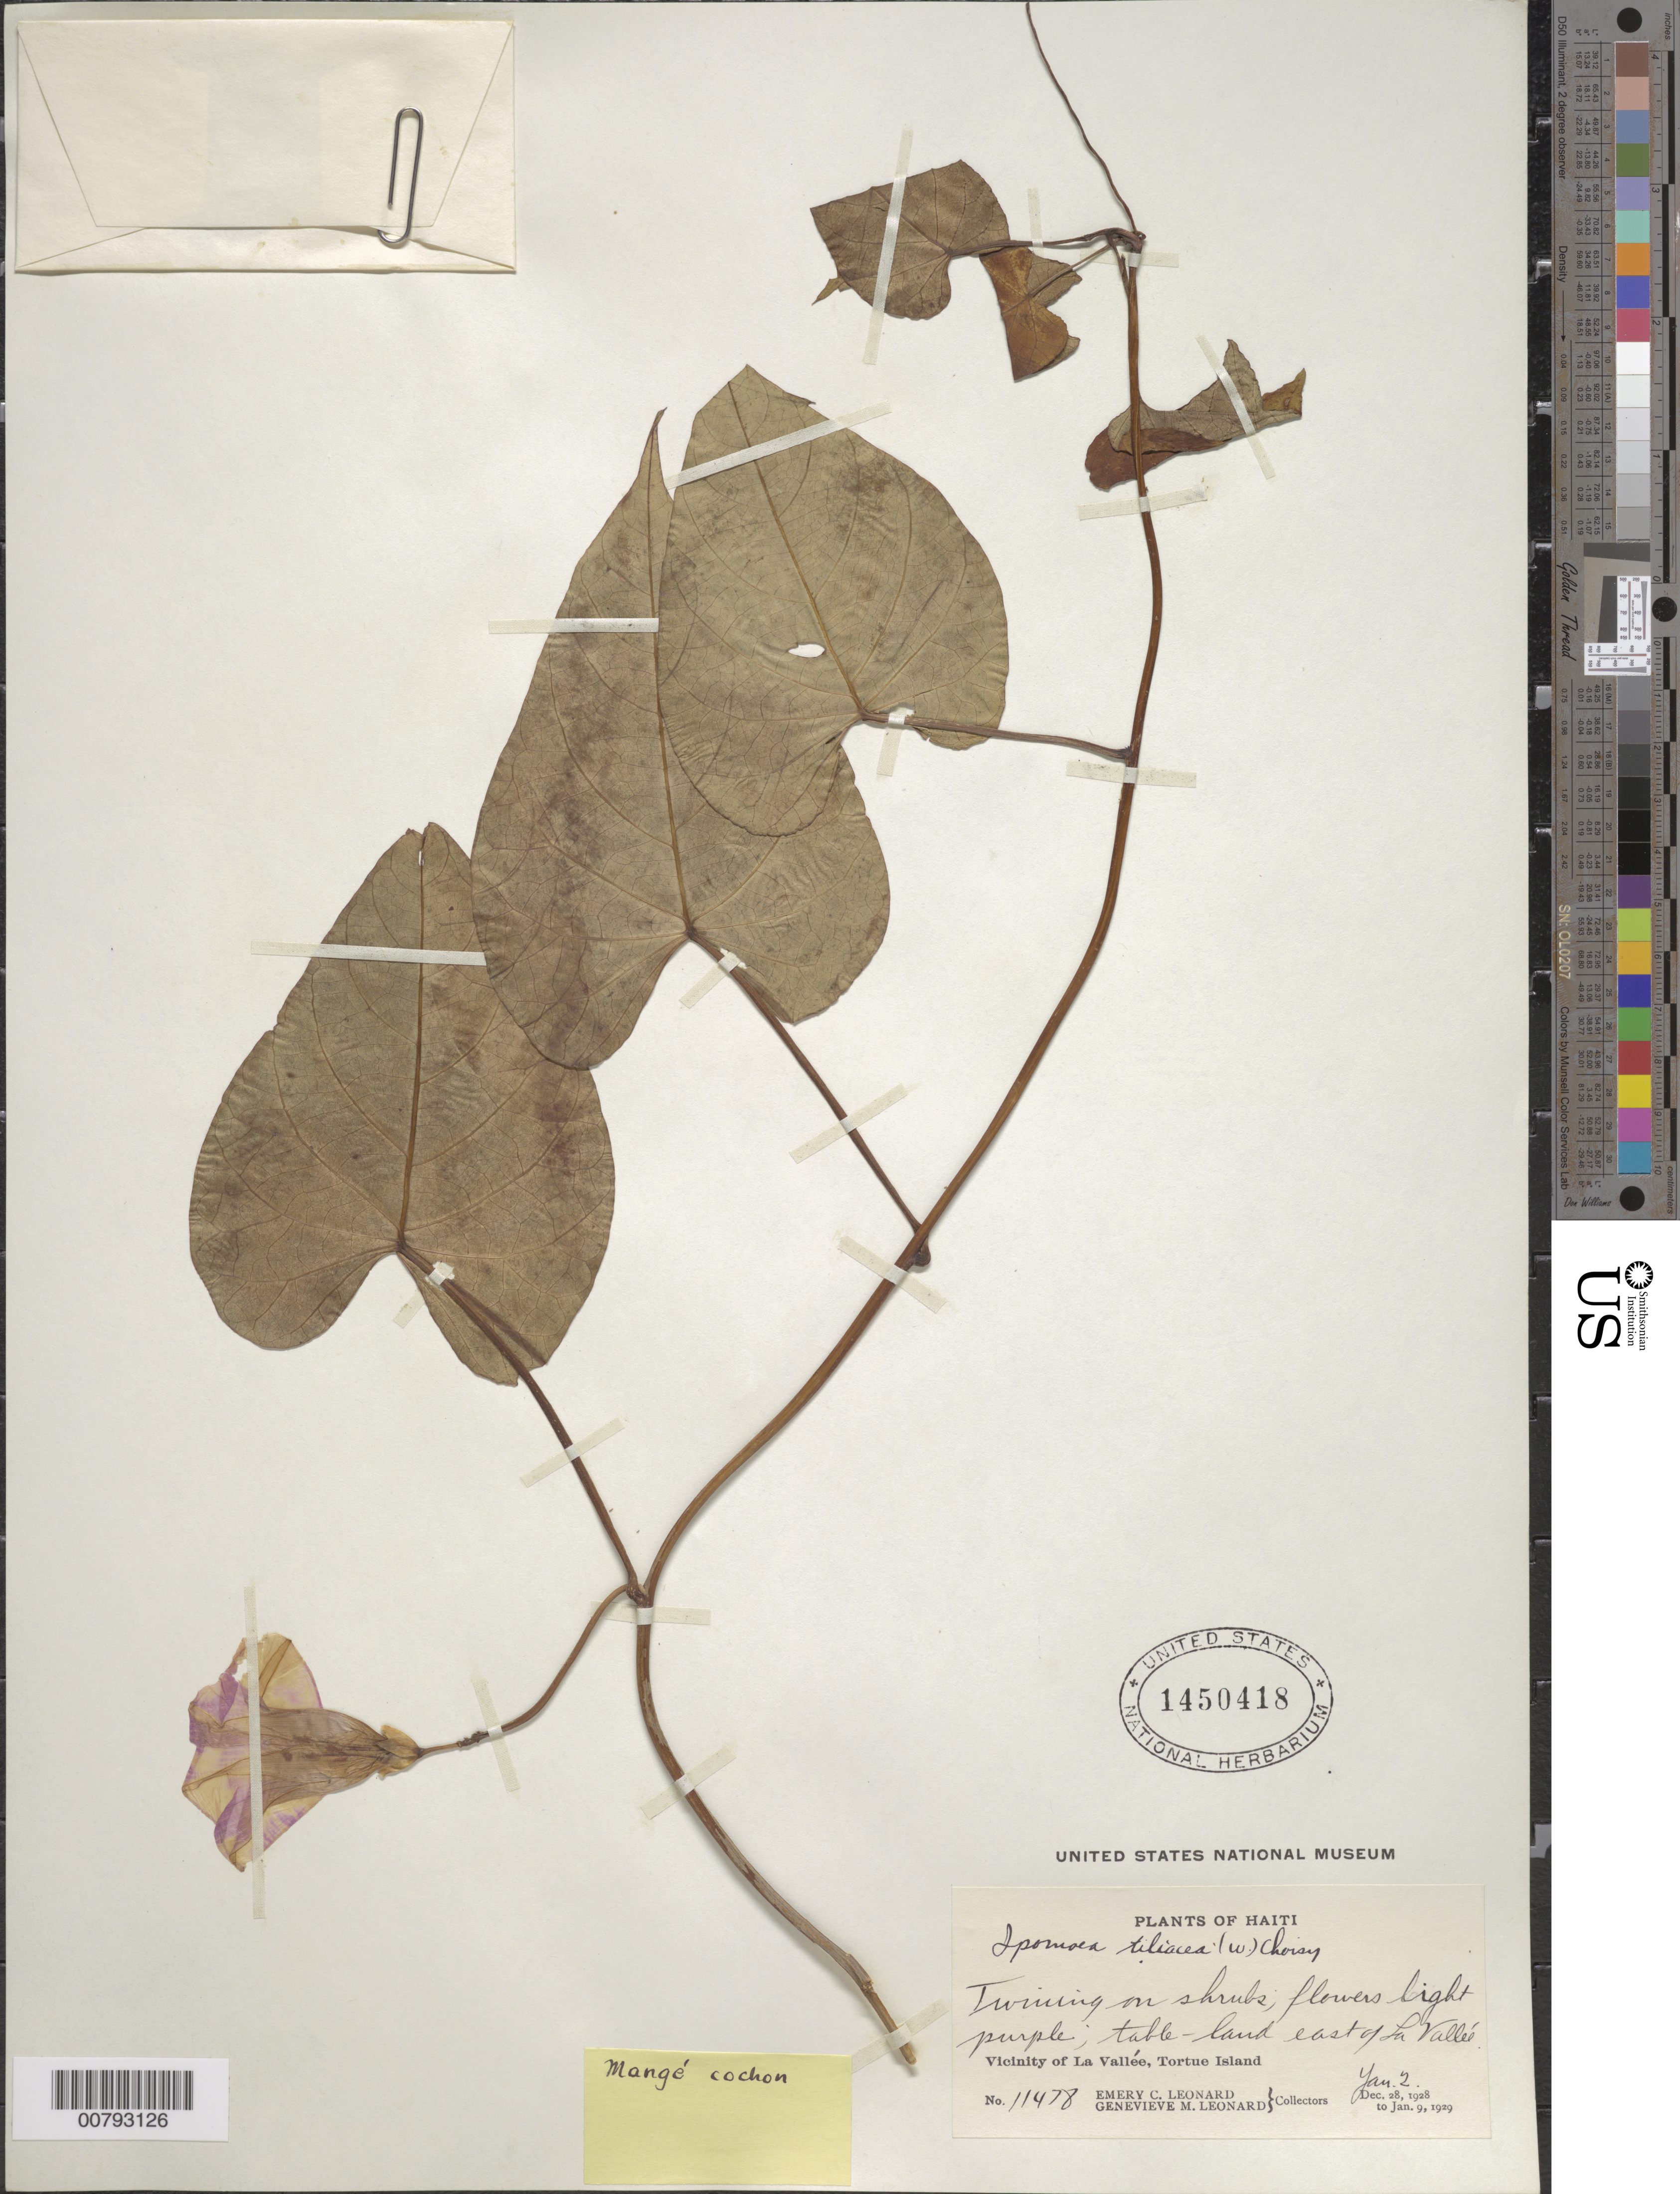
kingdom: Plantae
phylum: Tracheophyta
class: Magnoliopsida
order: Solanales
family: Convolvulaceae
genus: Ipomoea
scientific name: Ipomoea tiliacea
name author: (Willd.) Choisy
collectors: E. C. Leonard & G. M. Leonard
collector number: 11478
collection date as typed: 02 Jan 1929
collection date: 1929-01-02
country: Haiti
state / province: Nord-Óuest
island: Île de la Tortue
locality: Tortue Island, vicinity of La Vallée, east slope of La Vallée.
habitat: Table-land.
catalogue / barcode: US 1450418